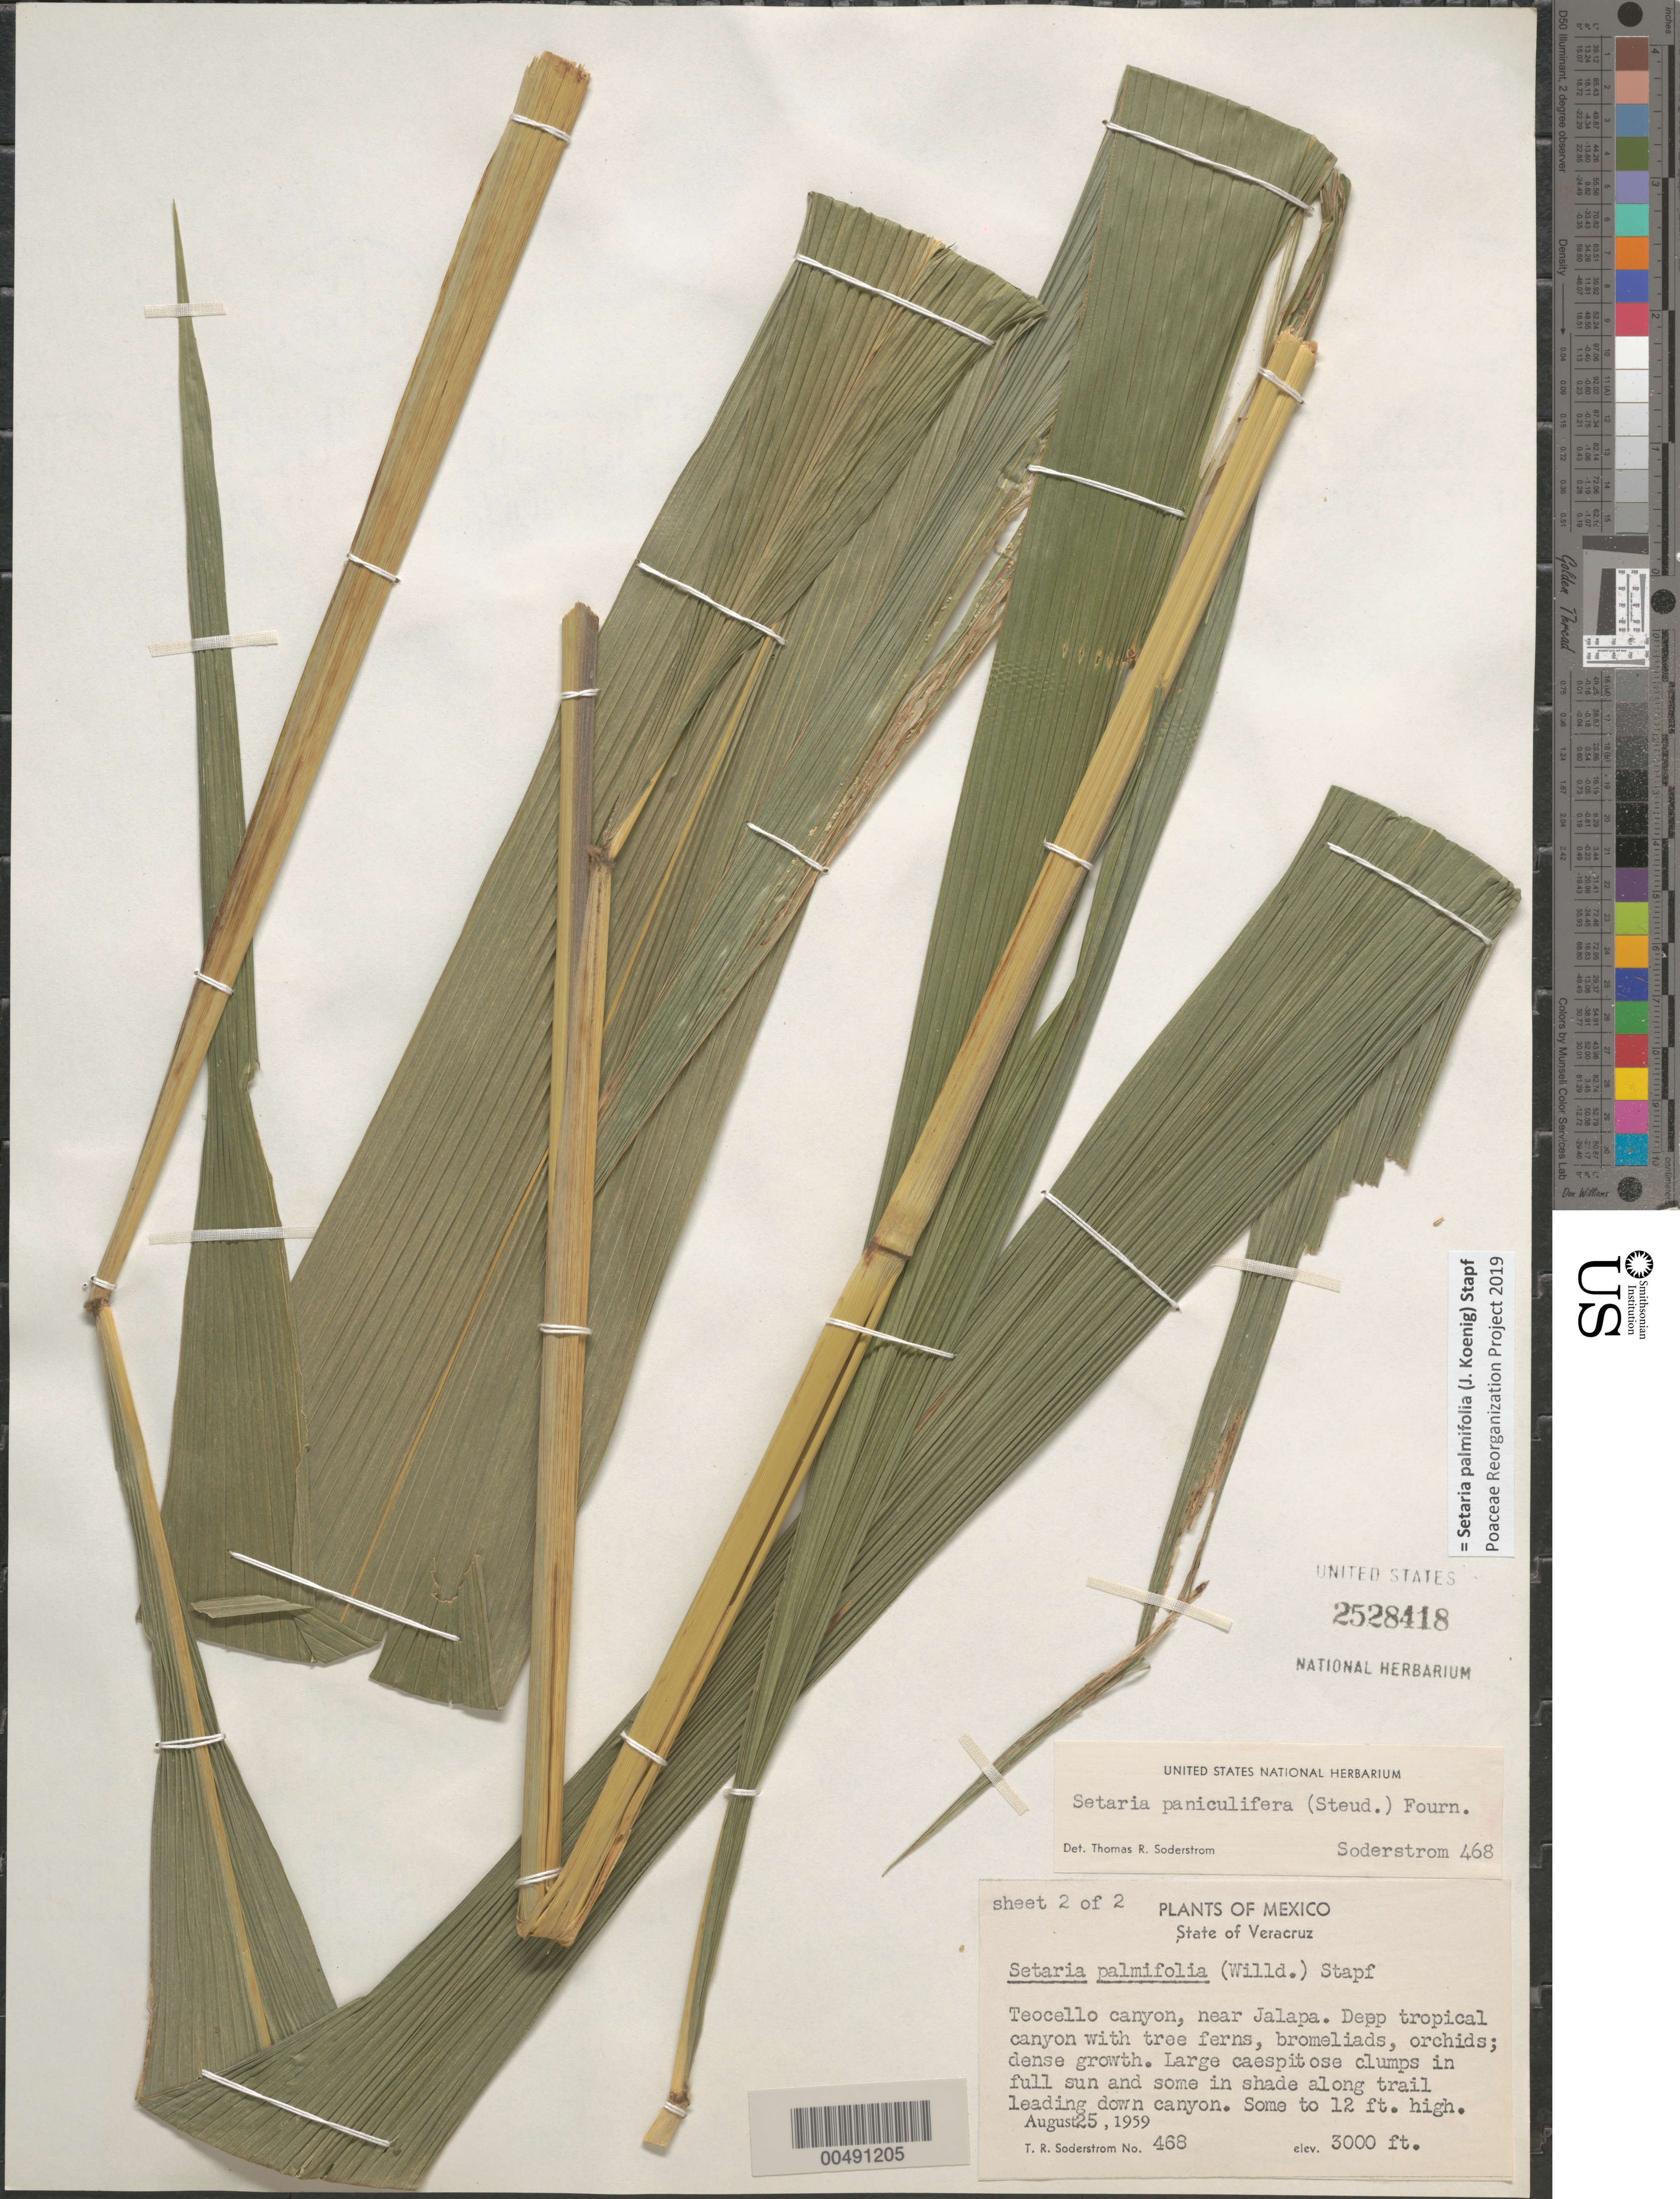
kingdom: Plantae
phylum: Tracheophyta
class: Liliopsida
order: Poales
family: Poaceae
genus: Setaria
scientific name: Setaria palmifolia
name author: (J. Koenig) Stapf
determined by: Poaceae Reorganization Project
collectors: T. R. Soderstrom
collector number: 468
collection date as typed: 25 Aug 1959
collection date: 1959-08-25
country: Mexico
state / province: Veracruz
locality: Teocello canyon, near Jalapa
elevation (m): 914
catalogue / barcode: US 2528418